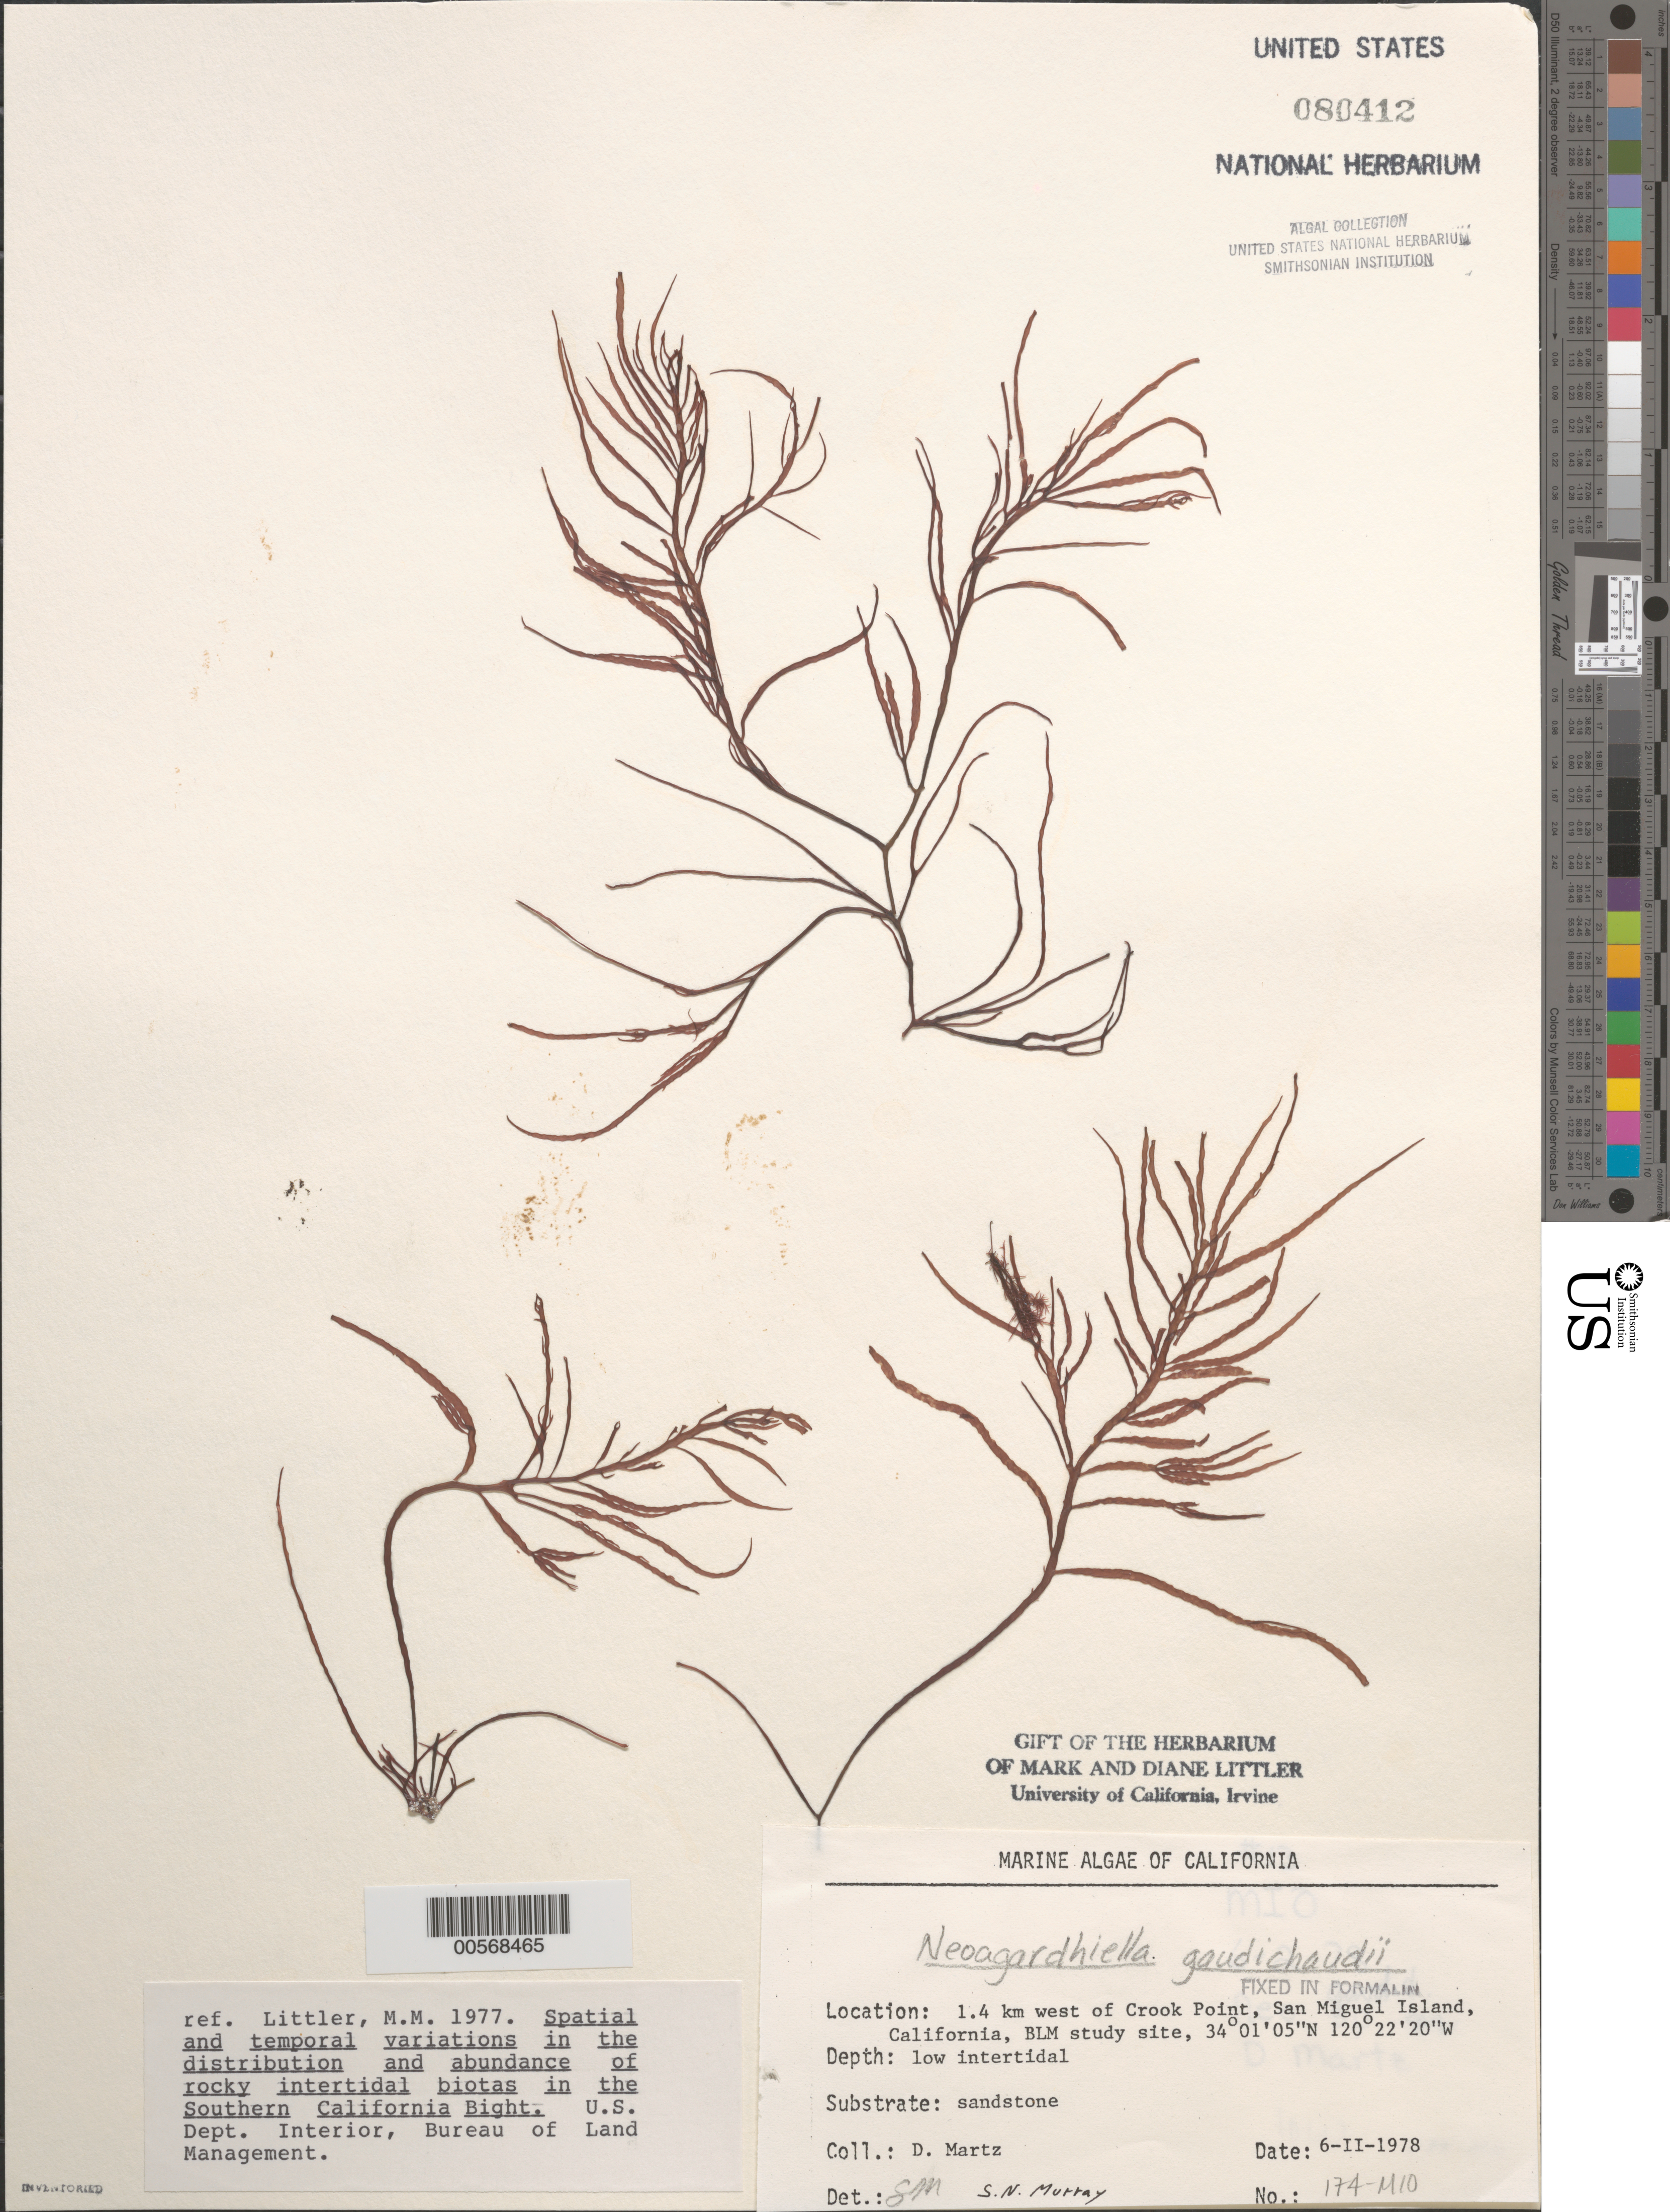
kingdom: Plantae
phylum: Rhodophyta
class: Florideophyceae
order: Gigartinales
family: Solieriaceae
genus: Sarcodiotheca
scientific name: Sarcodiotheca gaudichaudii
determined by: Algae name updating Project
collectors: D. Martz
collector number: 174-mio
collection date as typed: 06 Feb 1978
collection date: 1978-02-06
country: United States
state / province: California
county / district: Santa Barbara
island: San Miguel Island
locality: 1.4 km north of Crook Point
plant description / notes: BLM-SOCALBIGHT Rocky Intertidal Survey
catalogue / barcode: US 80412